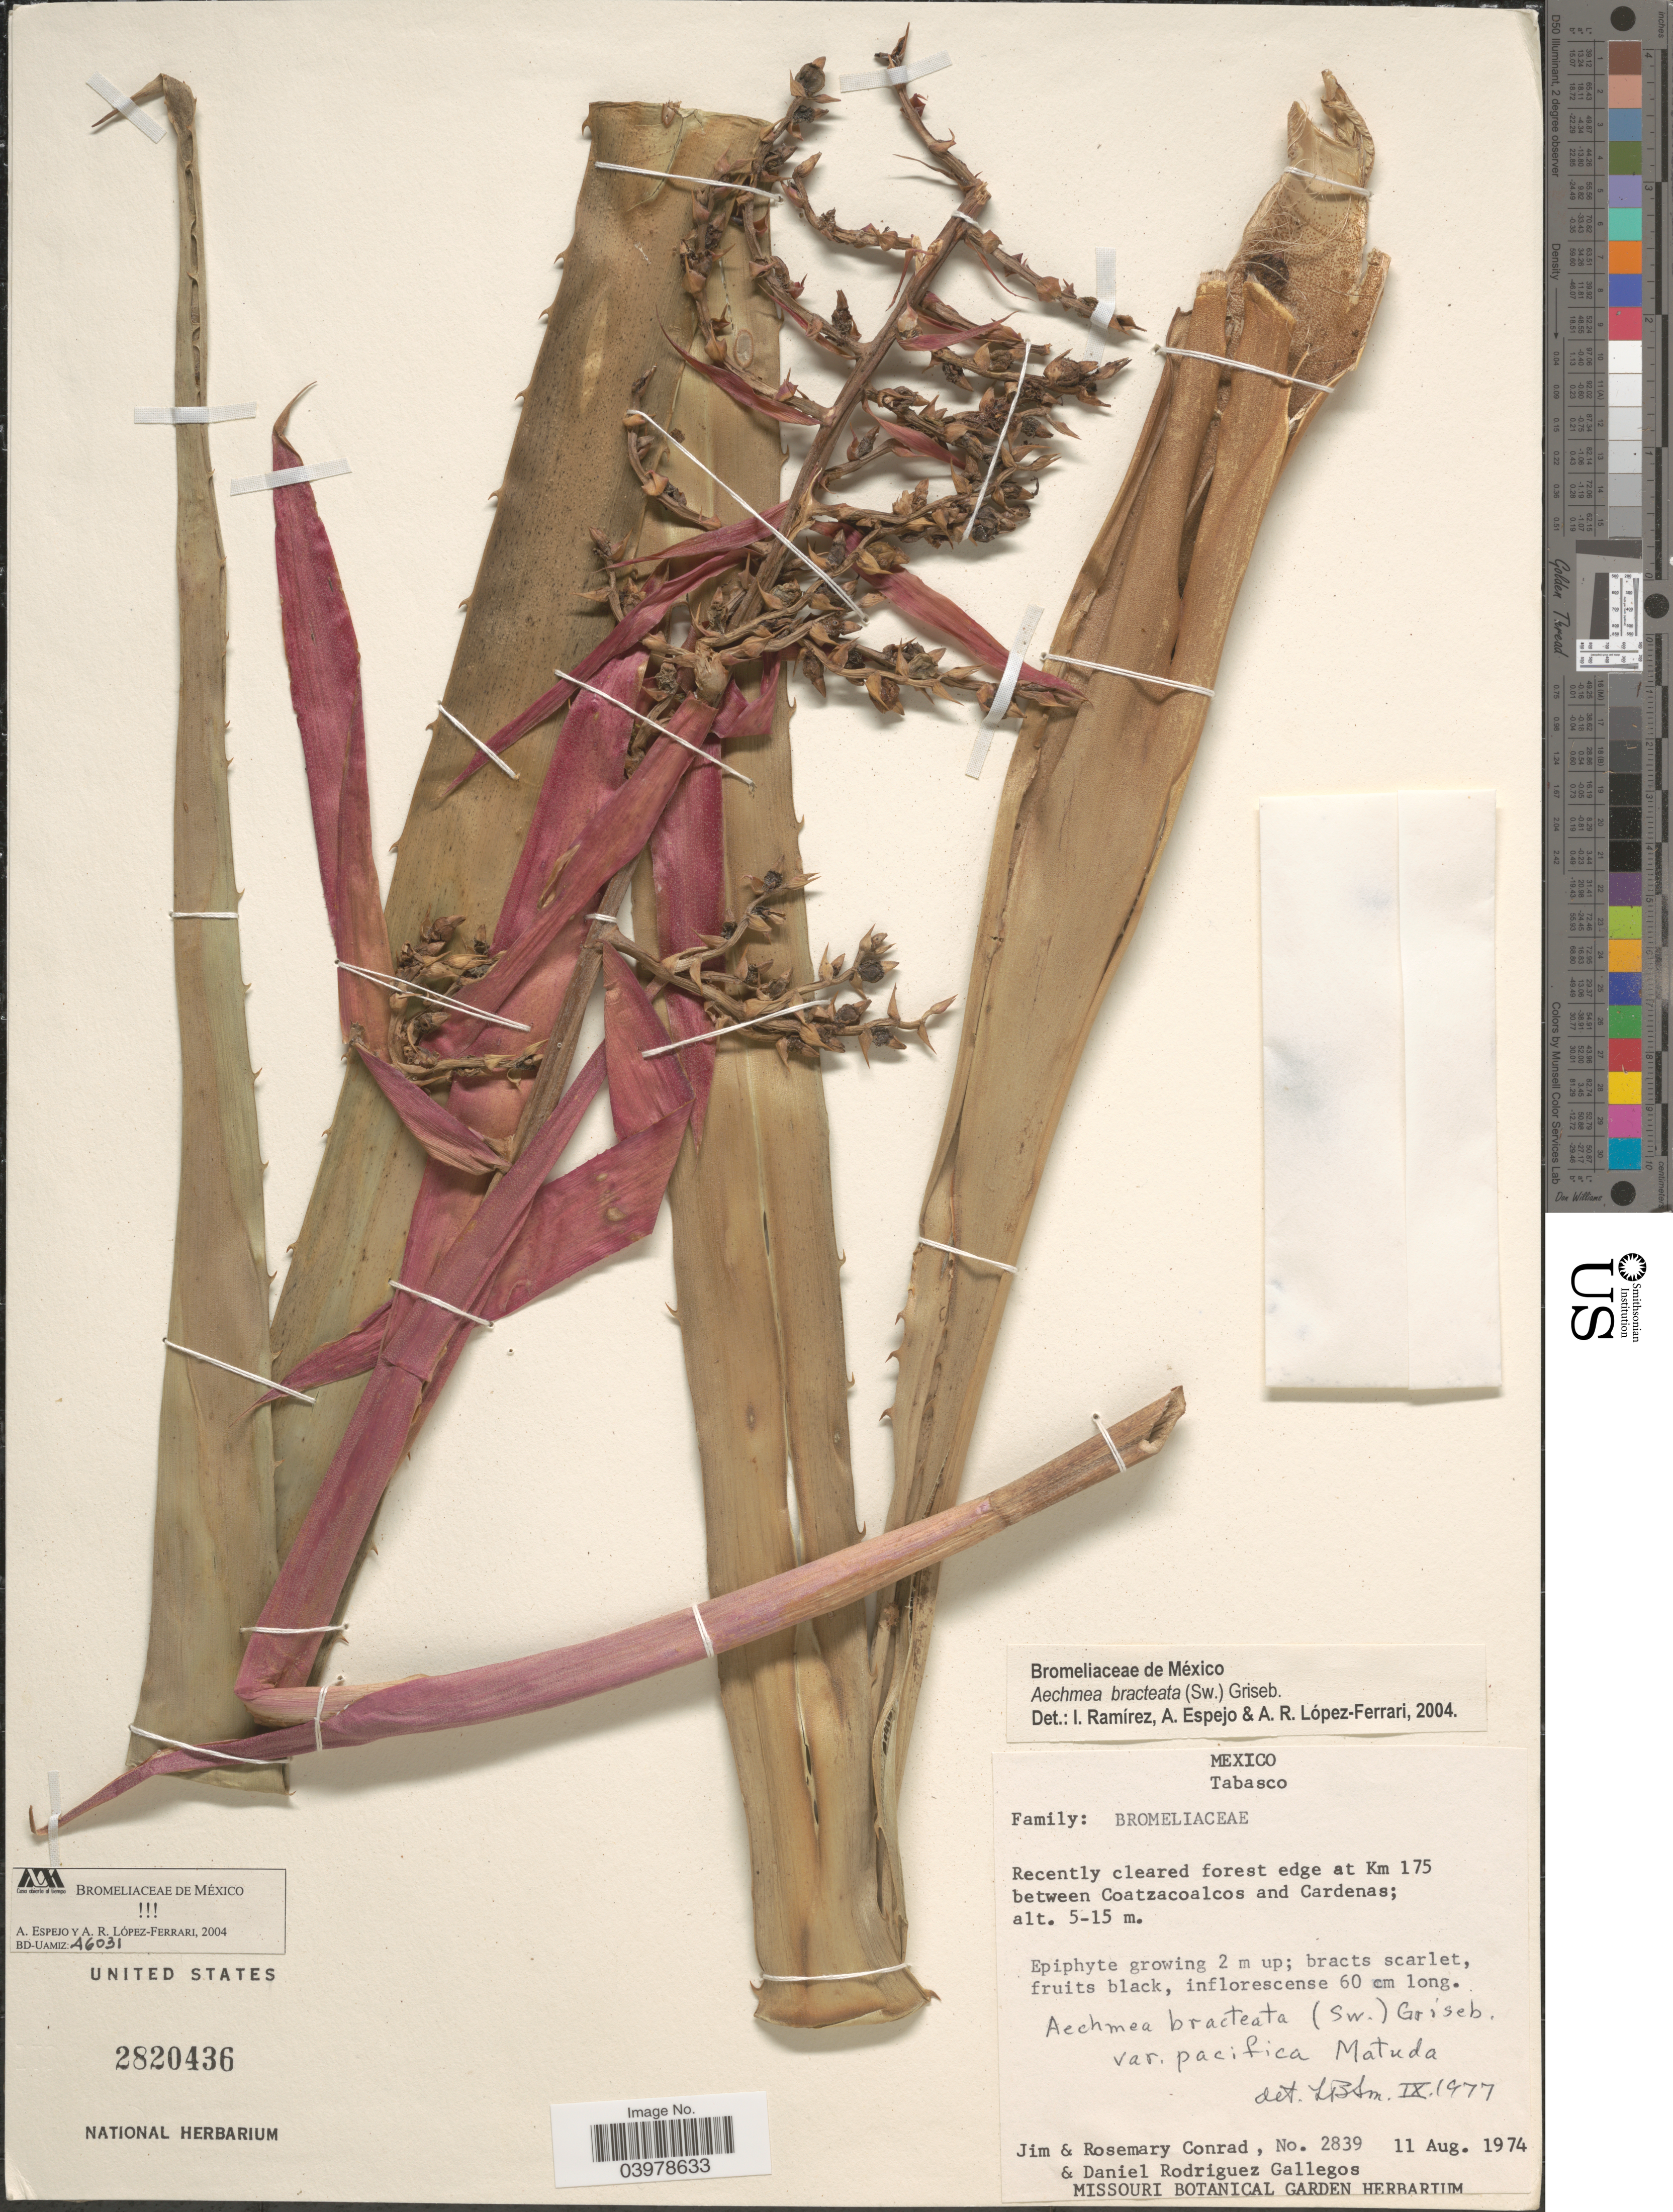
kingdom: Plantae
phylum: Tracheophyta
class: Liliopsida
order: Poales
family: Bromeliaceae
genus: Aechmea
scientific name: Aechmea bracteata var. bracteata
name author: (Sw.) Griseb.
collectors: J. Conrad, R. Conrad & Rodríguez Gallegos, D.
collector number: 2839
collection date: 1974-08-11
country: Mexico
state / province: Tabasco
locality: At Km 175 between Coatzacoalcos and Cardenas.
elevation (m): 5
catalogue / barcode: US 2820436